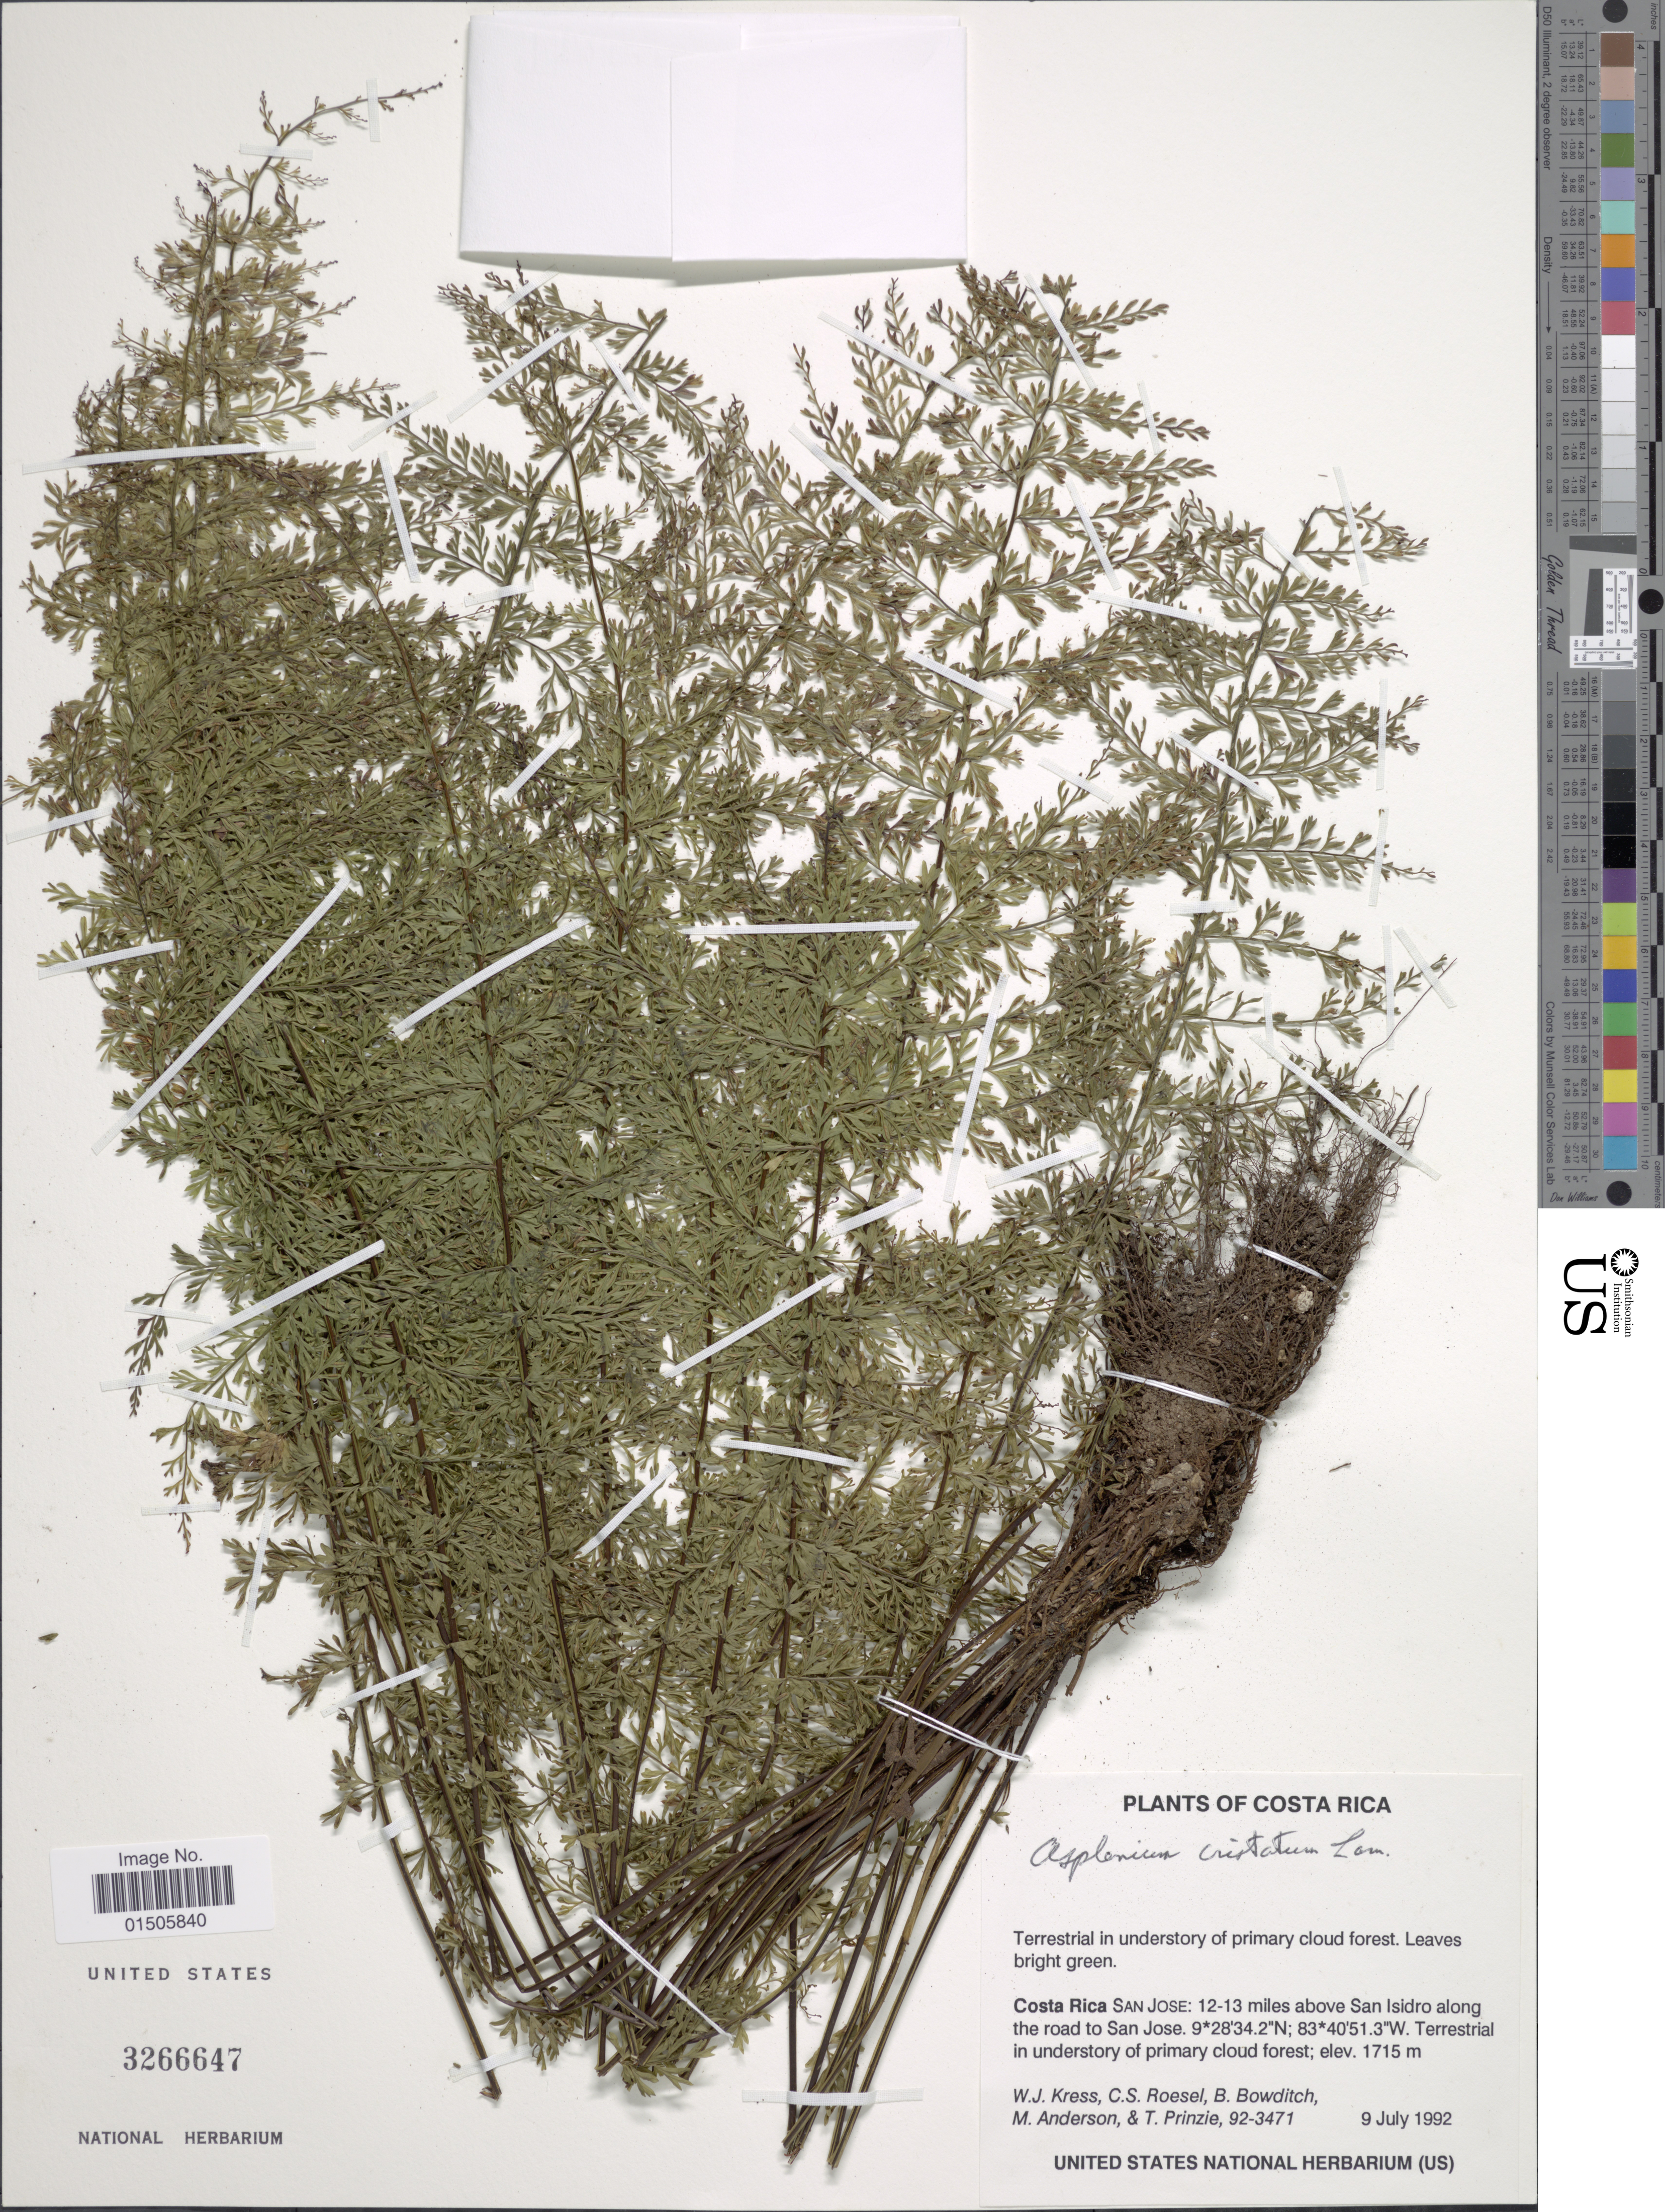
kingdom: Plantae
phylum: Tracheophyta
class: Polypodiopsida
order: Polypodiales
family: Aspleniaceae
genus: Asplenium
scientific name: Asplenium cristatum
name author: Lam.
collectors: W. J. Kress, C. S. Roesel, B. Bowditch, M. Anderson & et al.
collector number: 92-3471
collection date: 1992-07-09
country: Costa Rica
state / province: San José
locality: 12-13 miles above San Isidro along the road to San Jose, Terrestrial in understory of primary cloud forest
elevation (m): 1715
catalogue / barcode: US 3266647